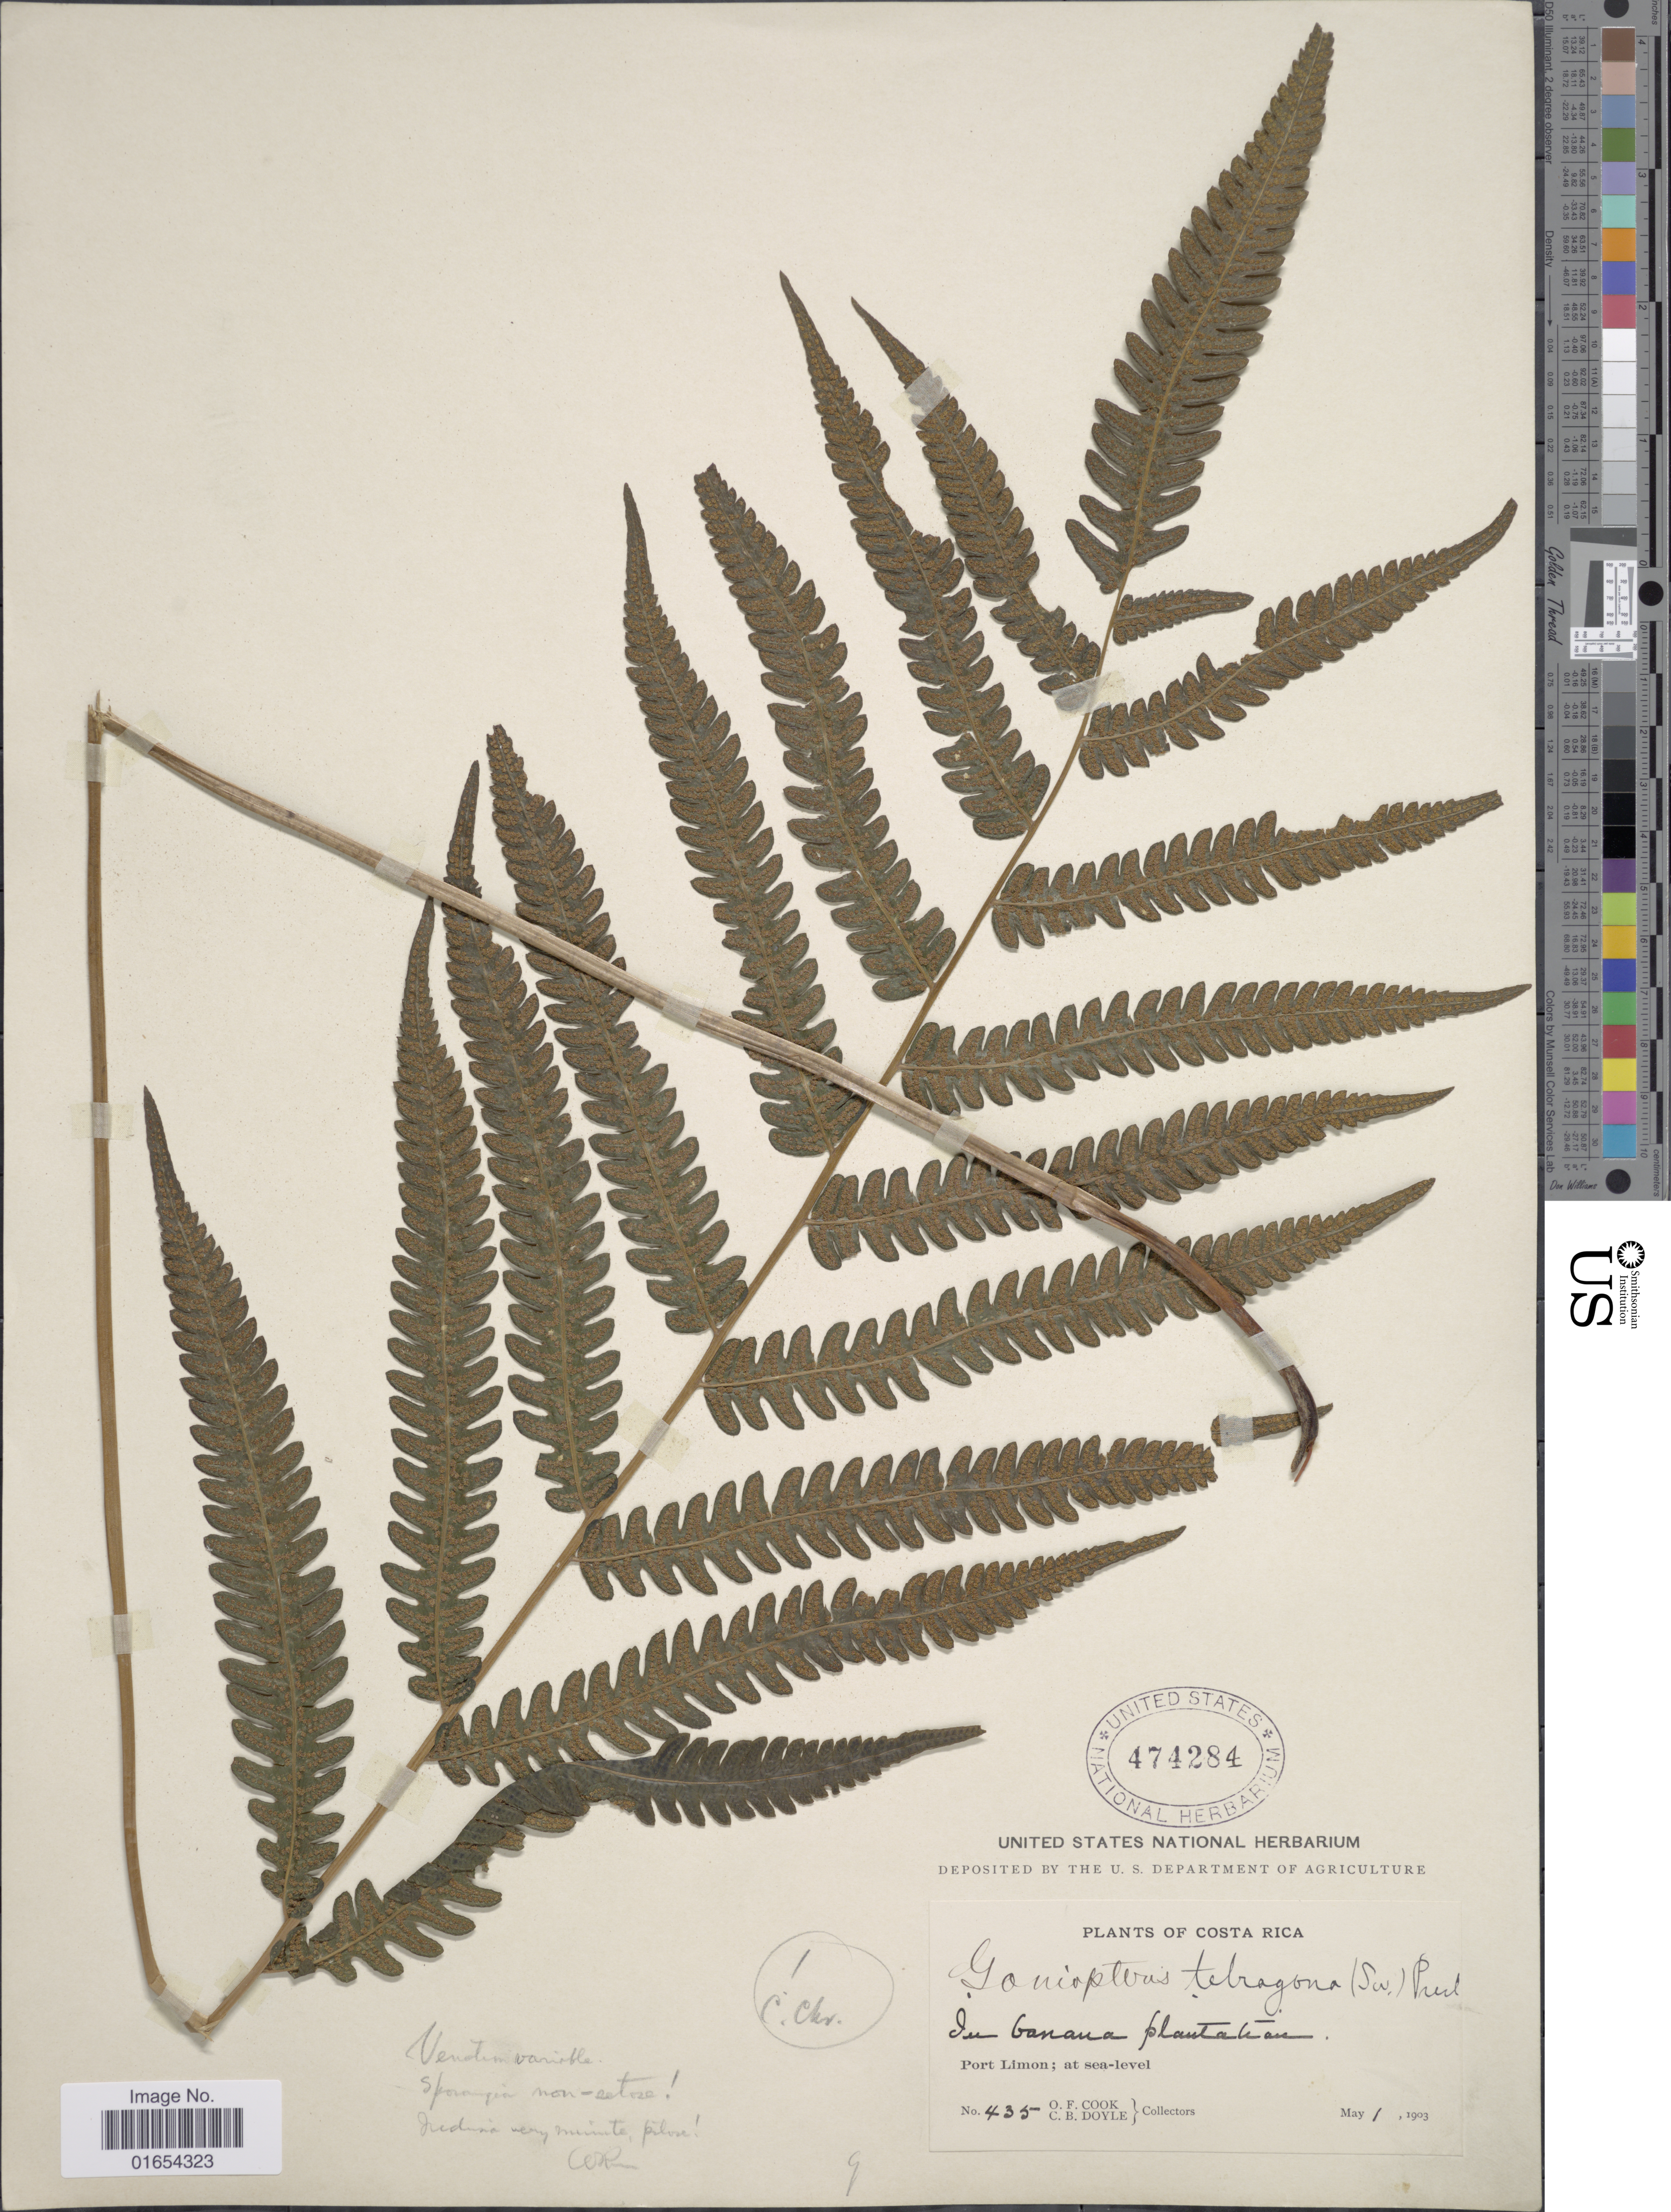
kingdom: Plantae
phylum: Tracheophyta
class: Polypodiopsida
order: Polypodiales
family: Thelypteridaceae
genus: Goniopteris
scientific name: Goniopteris tetragona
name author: (C. Presl) Sw.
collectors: O. F. Cook & C. Doyle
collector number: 435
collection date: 1903-05-01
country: Costa Rica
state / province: Limón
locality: In banana plantation, Port Limon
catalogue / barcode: US 474284